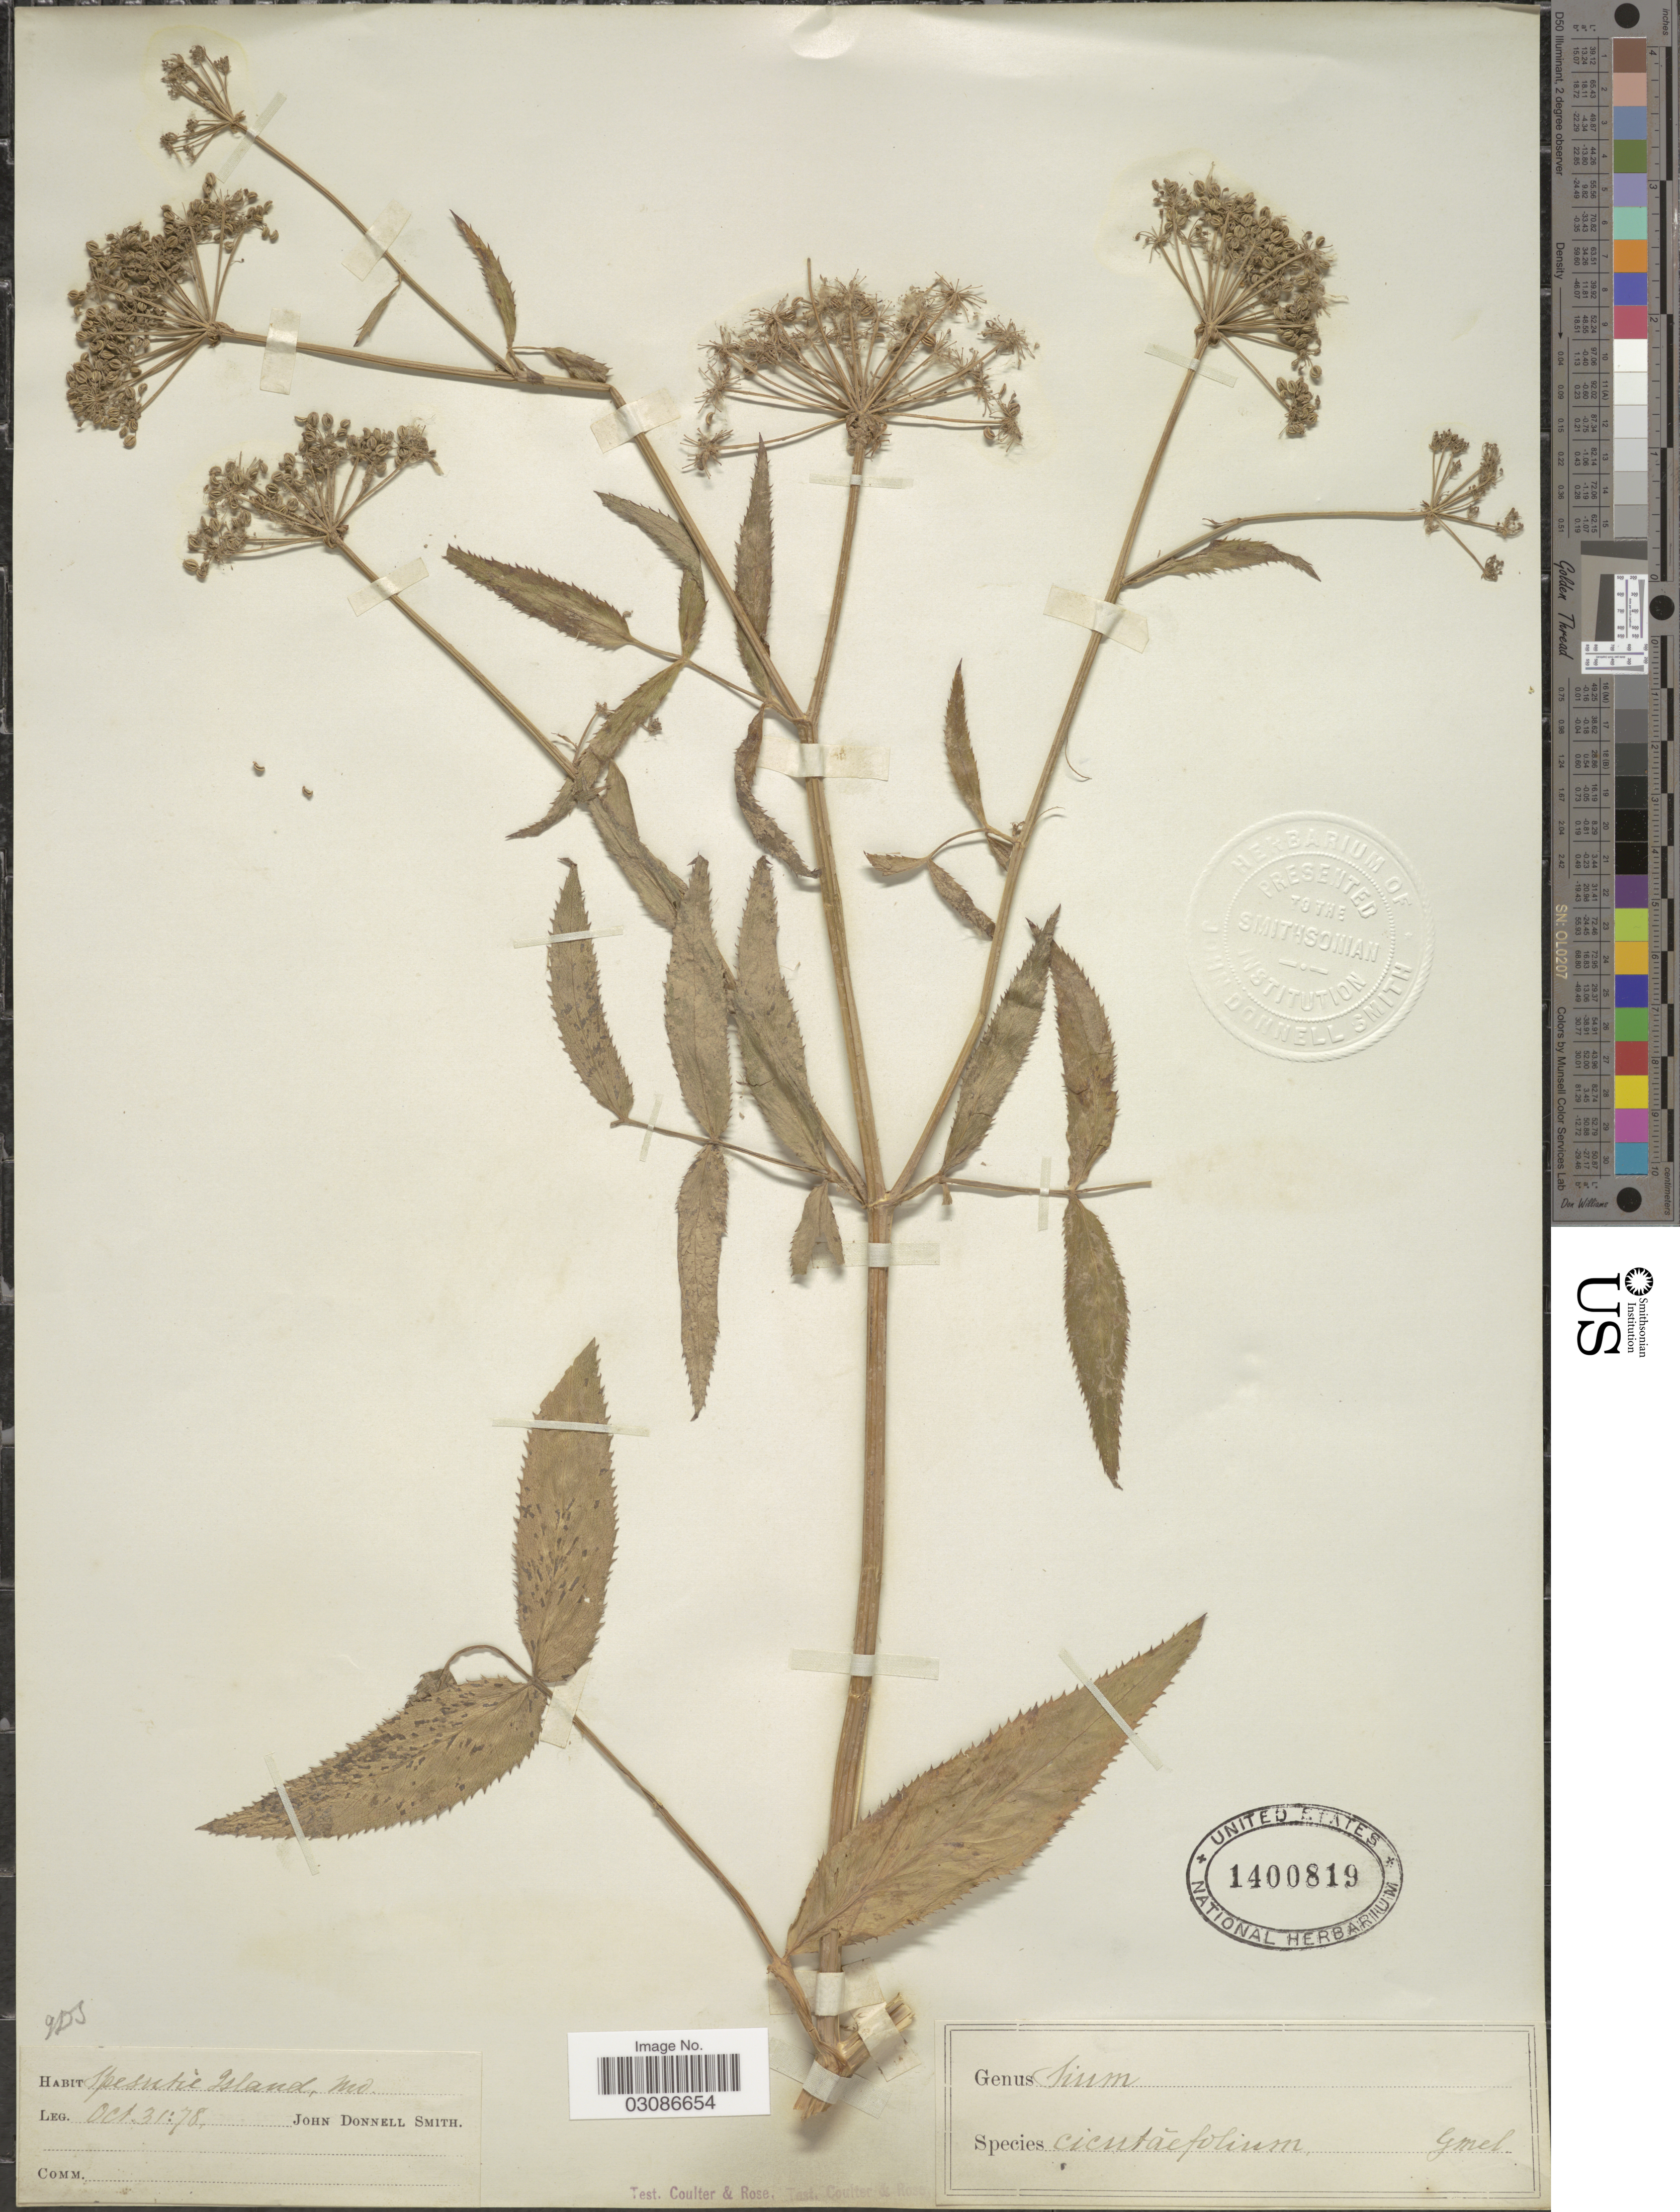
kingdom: Plantae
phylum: Tracheophyta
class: Magnoliopsida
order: Apiales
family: Apiaceae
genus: Sium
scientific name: Sium suave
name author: Walter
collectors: J. Donnell Smith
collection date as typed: Transcribed d/m/y: 31/10/78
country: United States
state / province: Maryland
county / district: Harford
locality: Spesutie Island.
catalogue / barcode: US 1400819